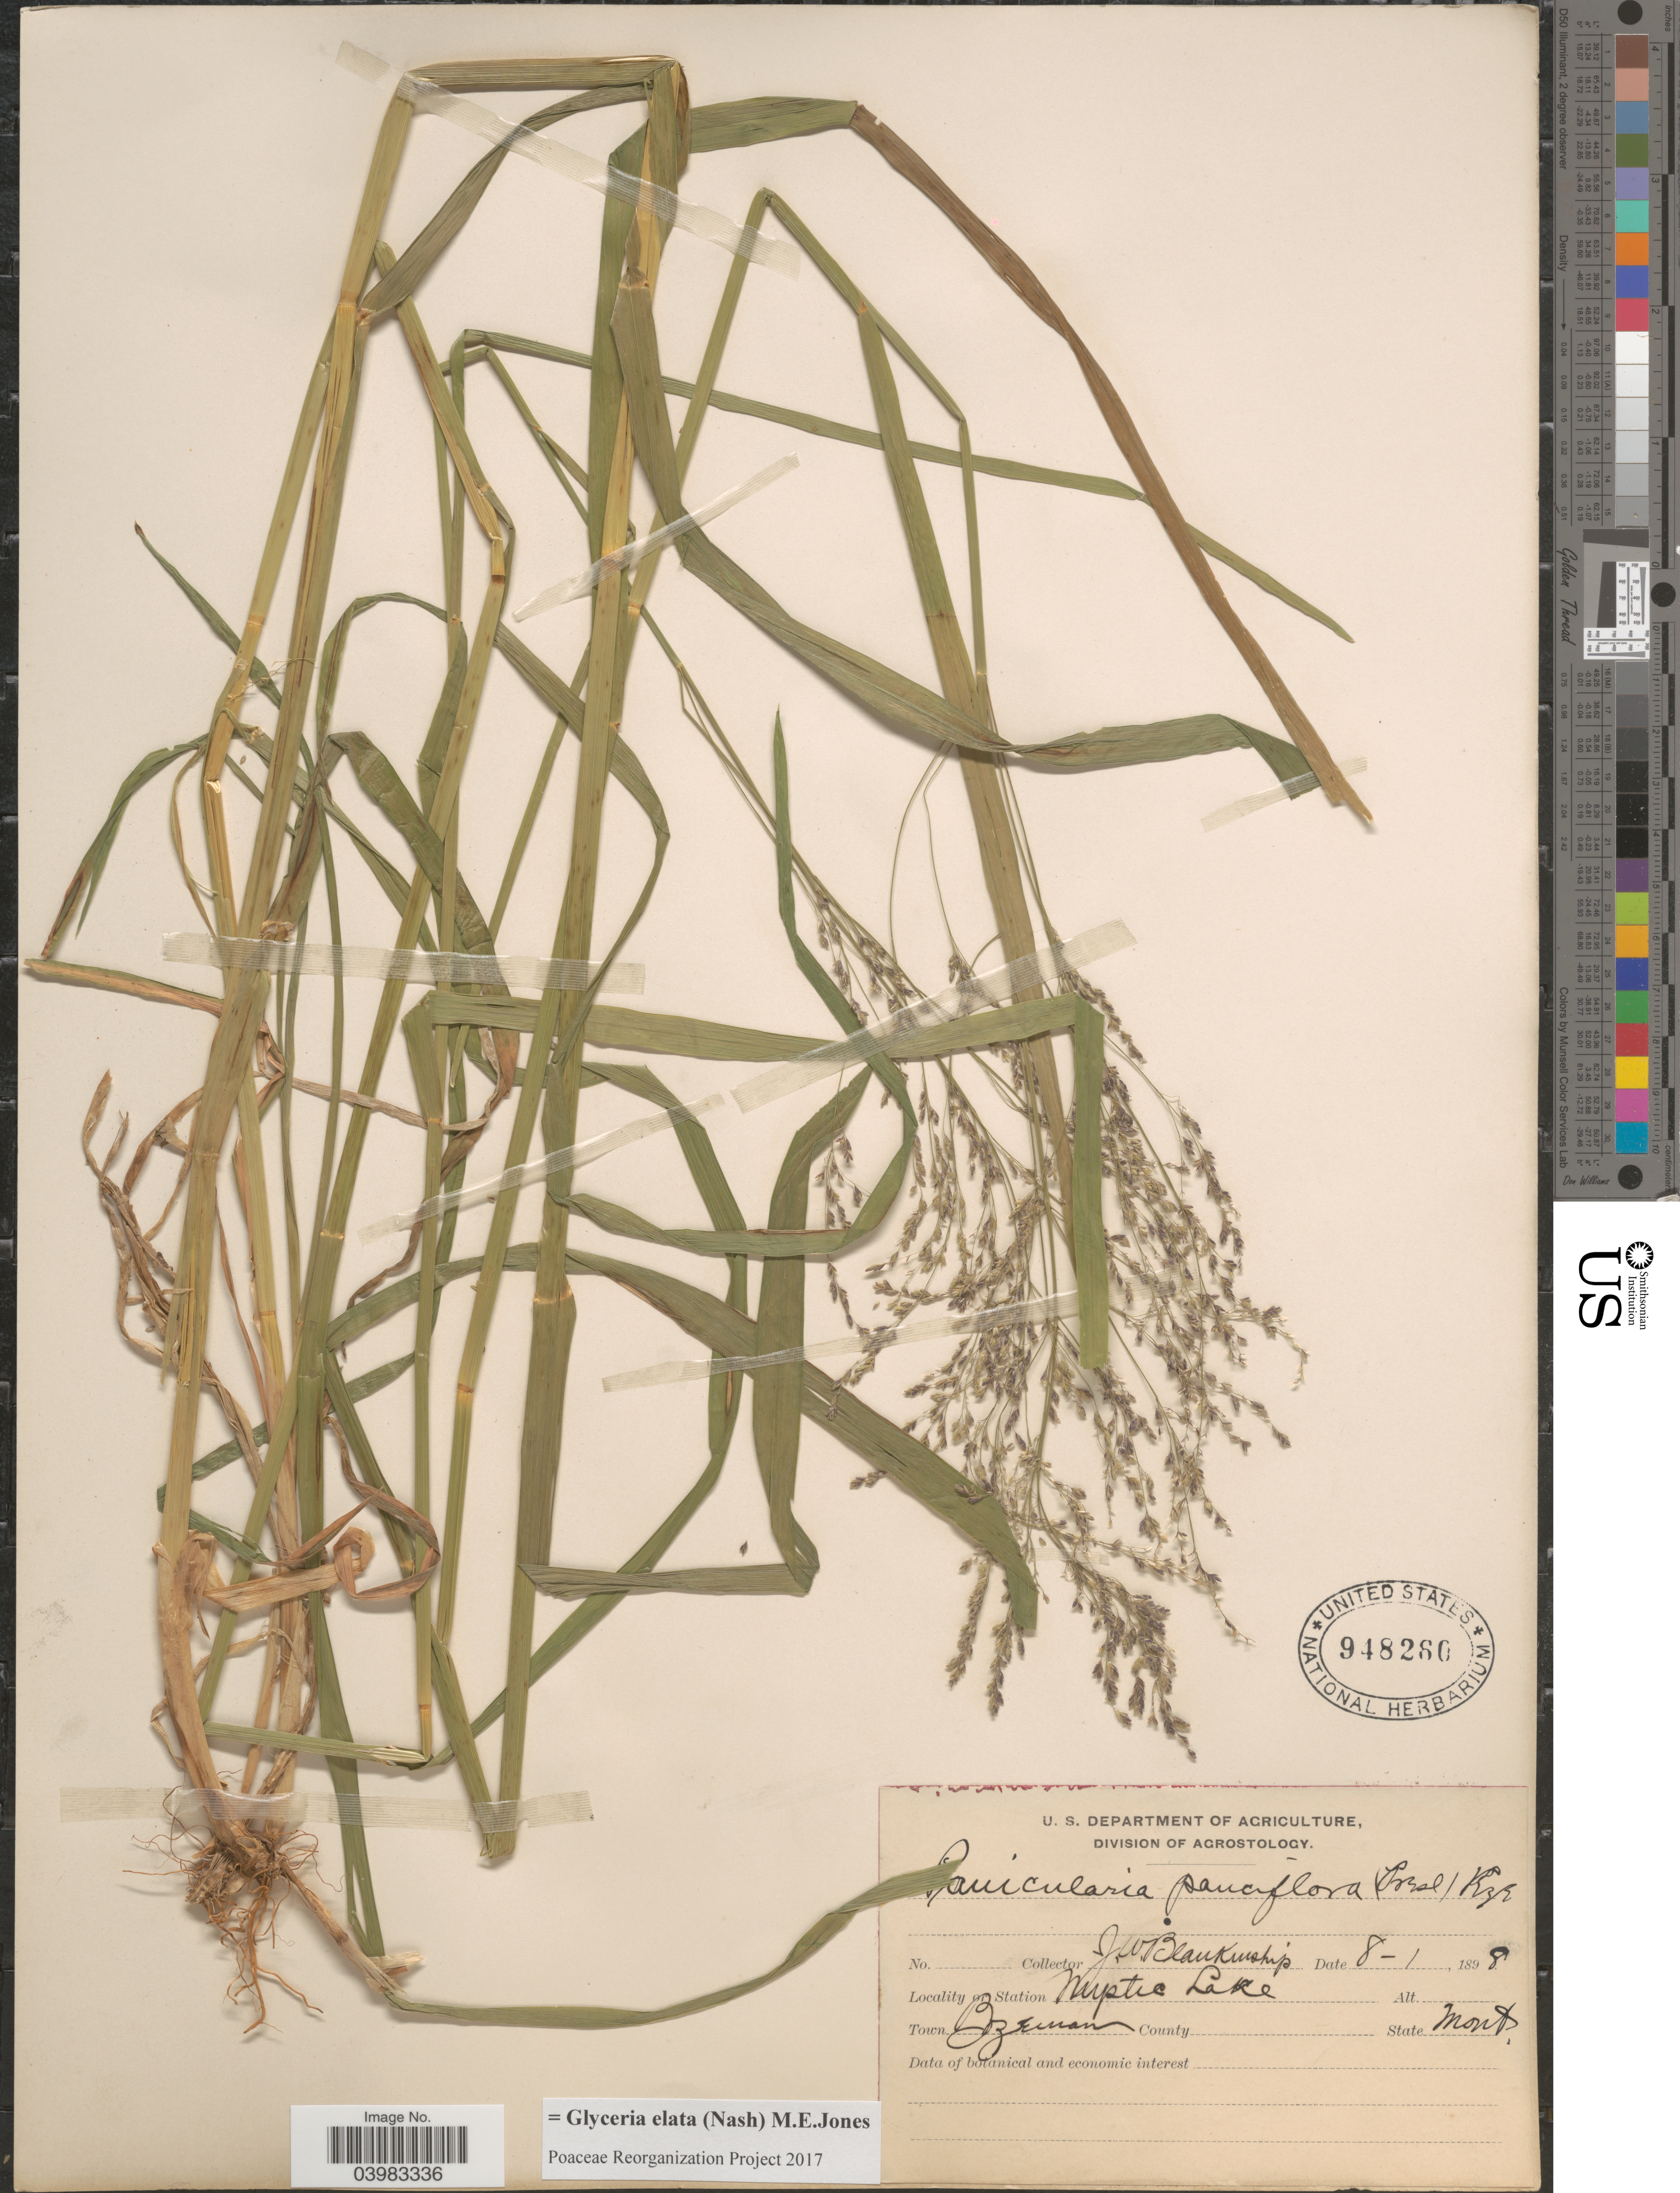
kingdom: Plantae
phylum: Tracheophyta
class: Liliopsida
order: Poales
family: Poaceae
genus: Glyceria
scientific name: Glyceria elata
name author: (Nash) M.E. Jones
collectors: J. W. Blankinship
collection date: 1898-08-01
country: United States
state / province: Montana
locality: Mystic Lake. Town Bozeman.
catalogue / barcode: US 948260